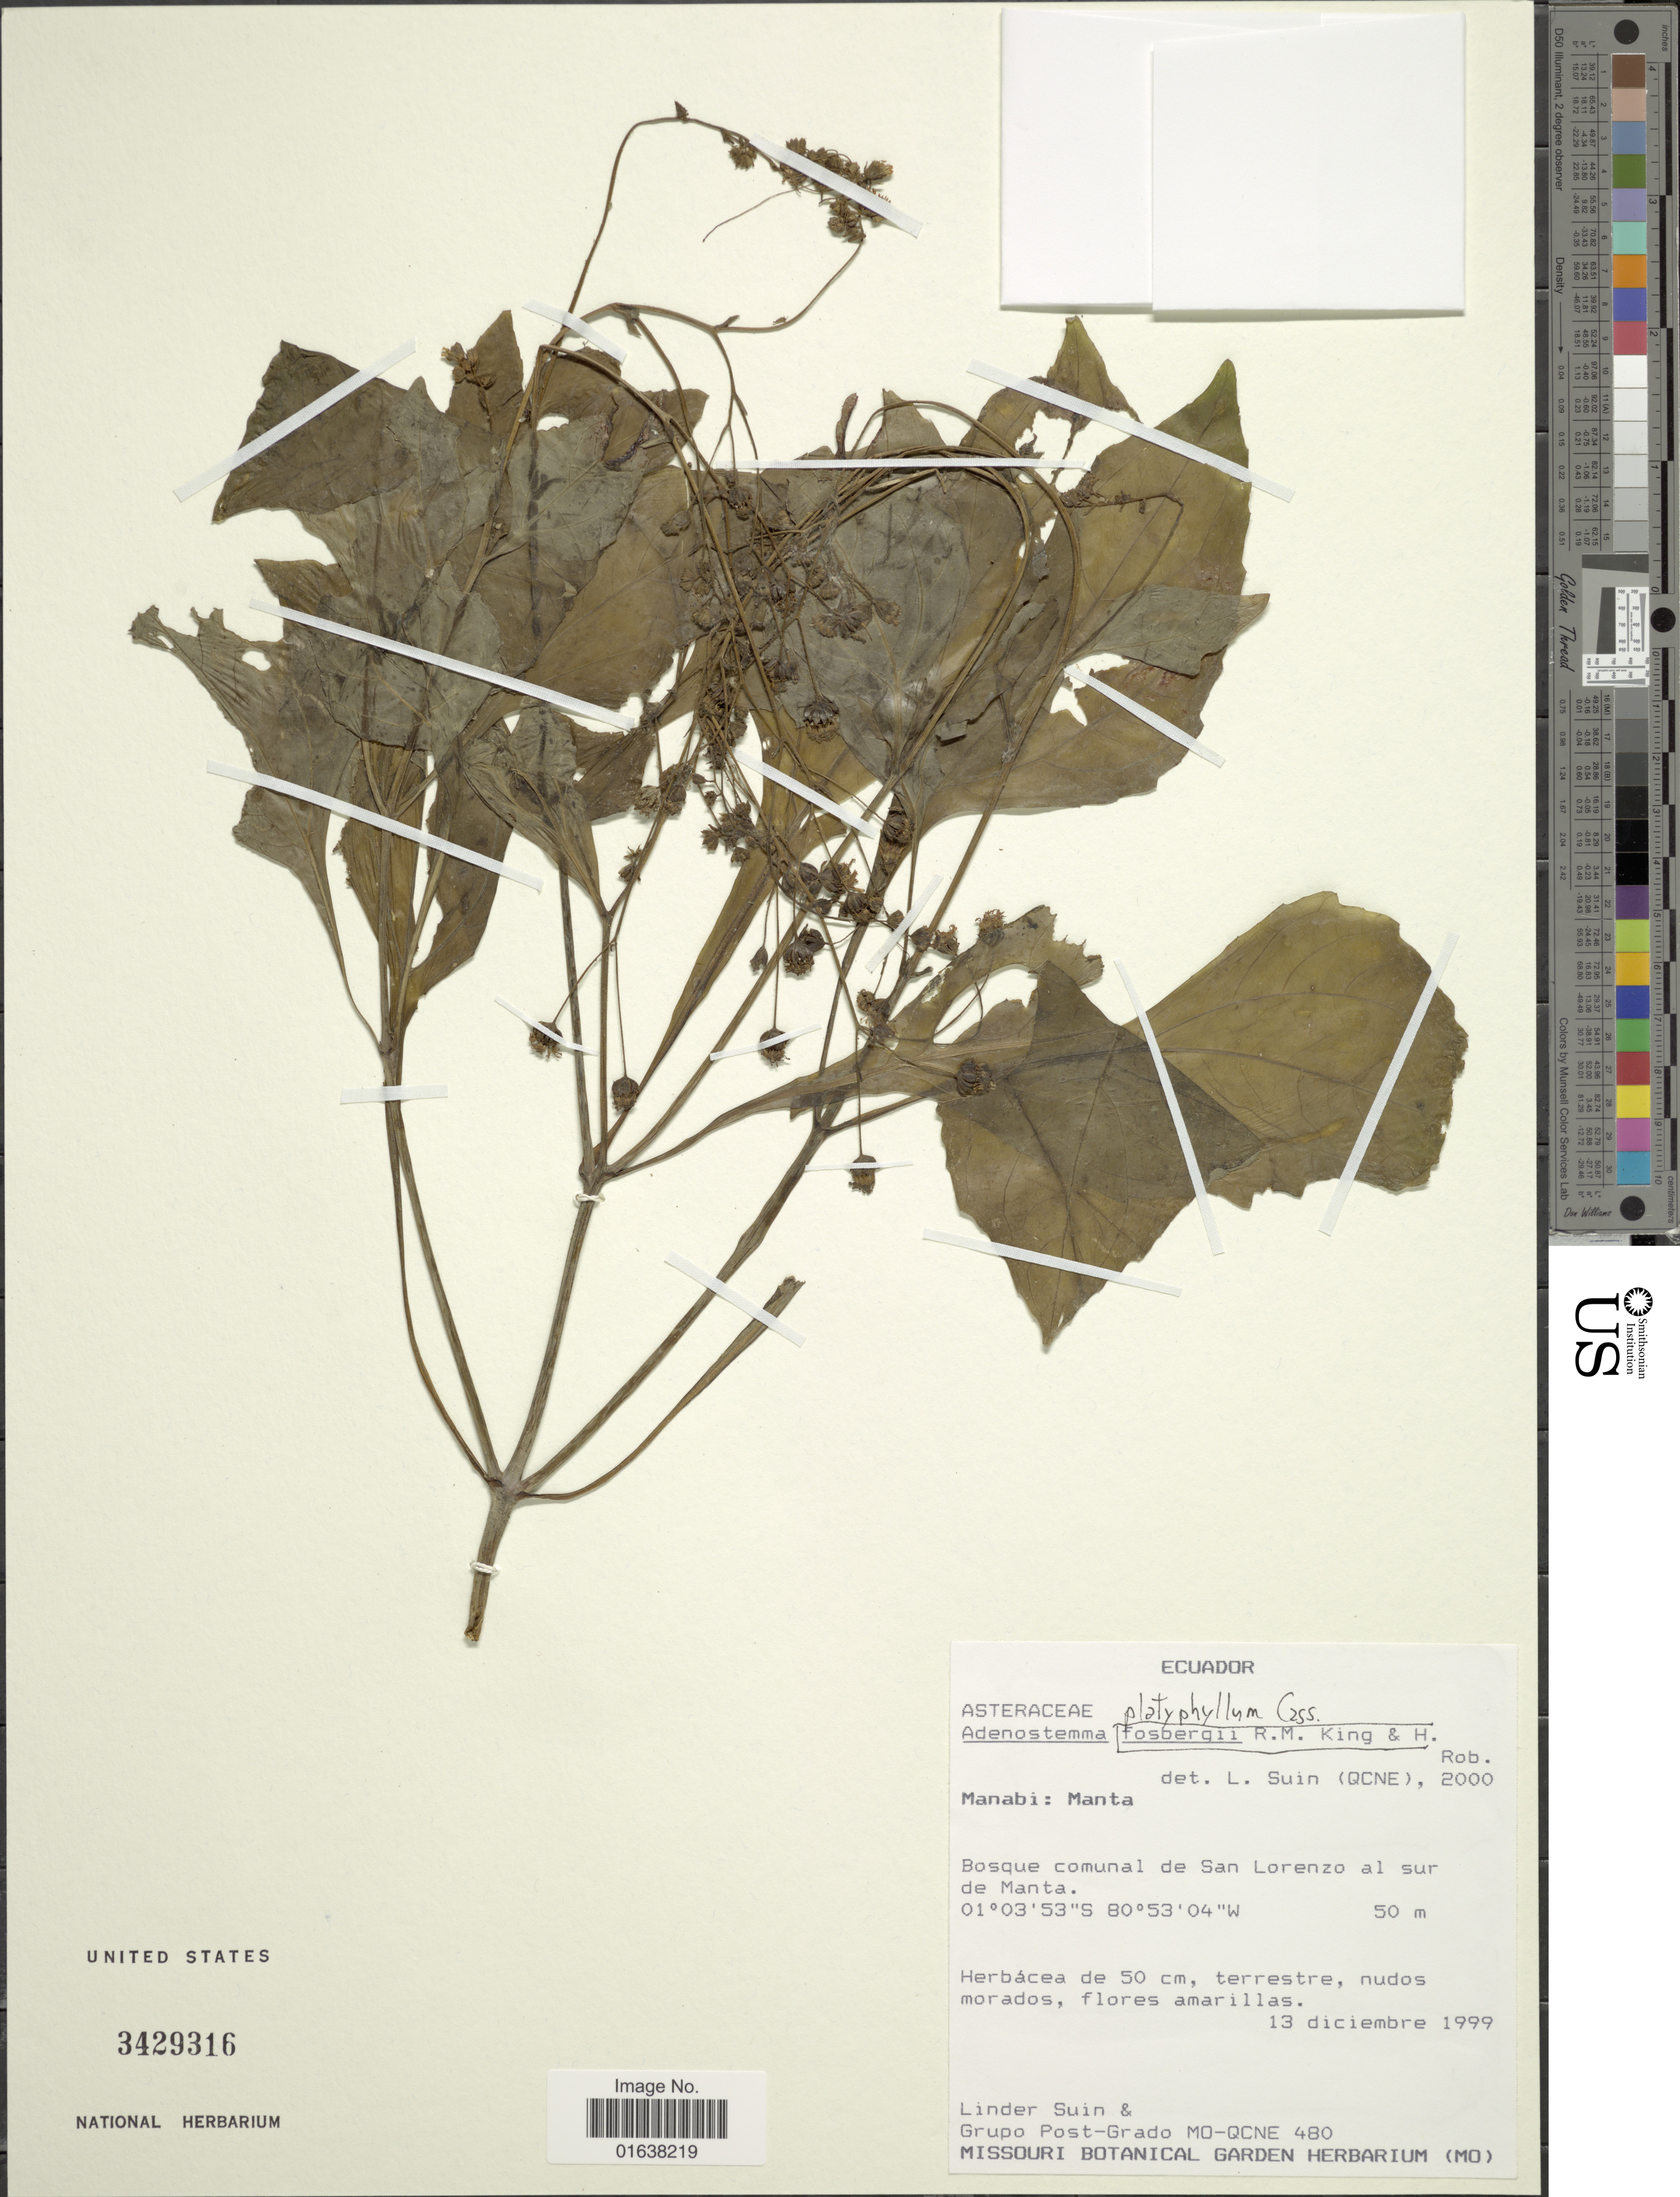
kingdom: Plantae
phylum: Tracheophyta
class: Magnoliopsida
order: Asterales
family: Asteraceae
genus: Adenostemma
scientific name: Adenostemma platyphyllum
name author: Cass.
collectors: L. Suin & Grupo Post-Grado MO-QCNE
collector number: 480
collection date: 1999-12-13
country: Ecuador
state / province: Manabí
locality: Manta. Bosque comunal de San Lorenzo al sur de Manta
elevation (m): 50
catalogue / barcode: US 3429316